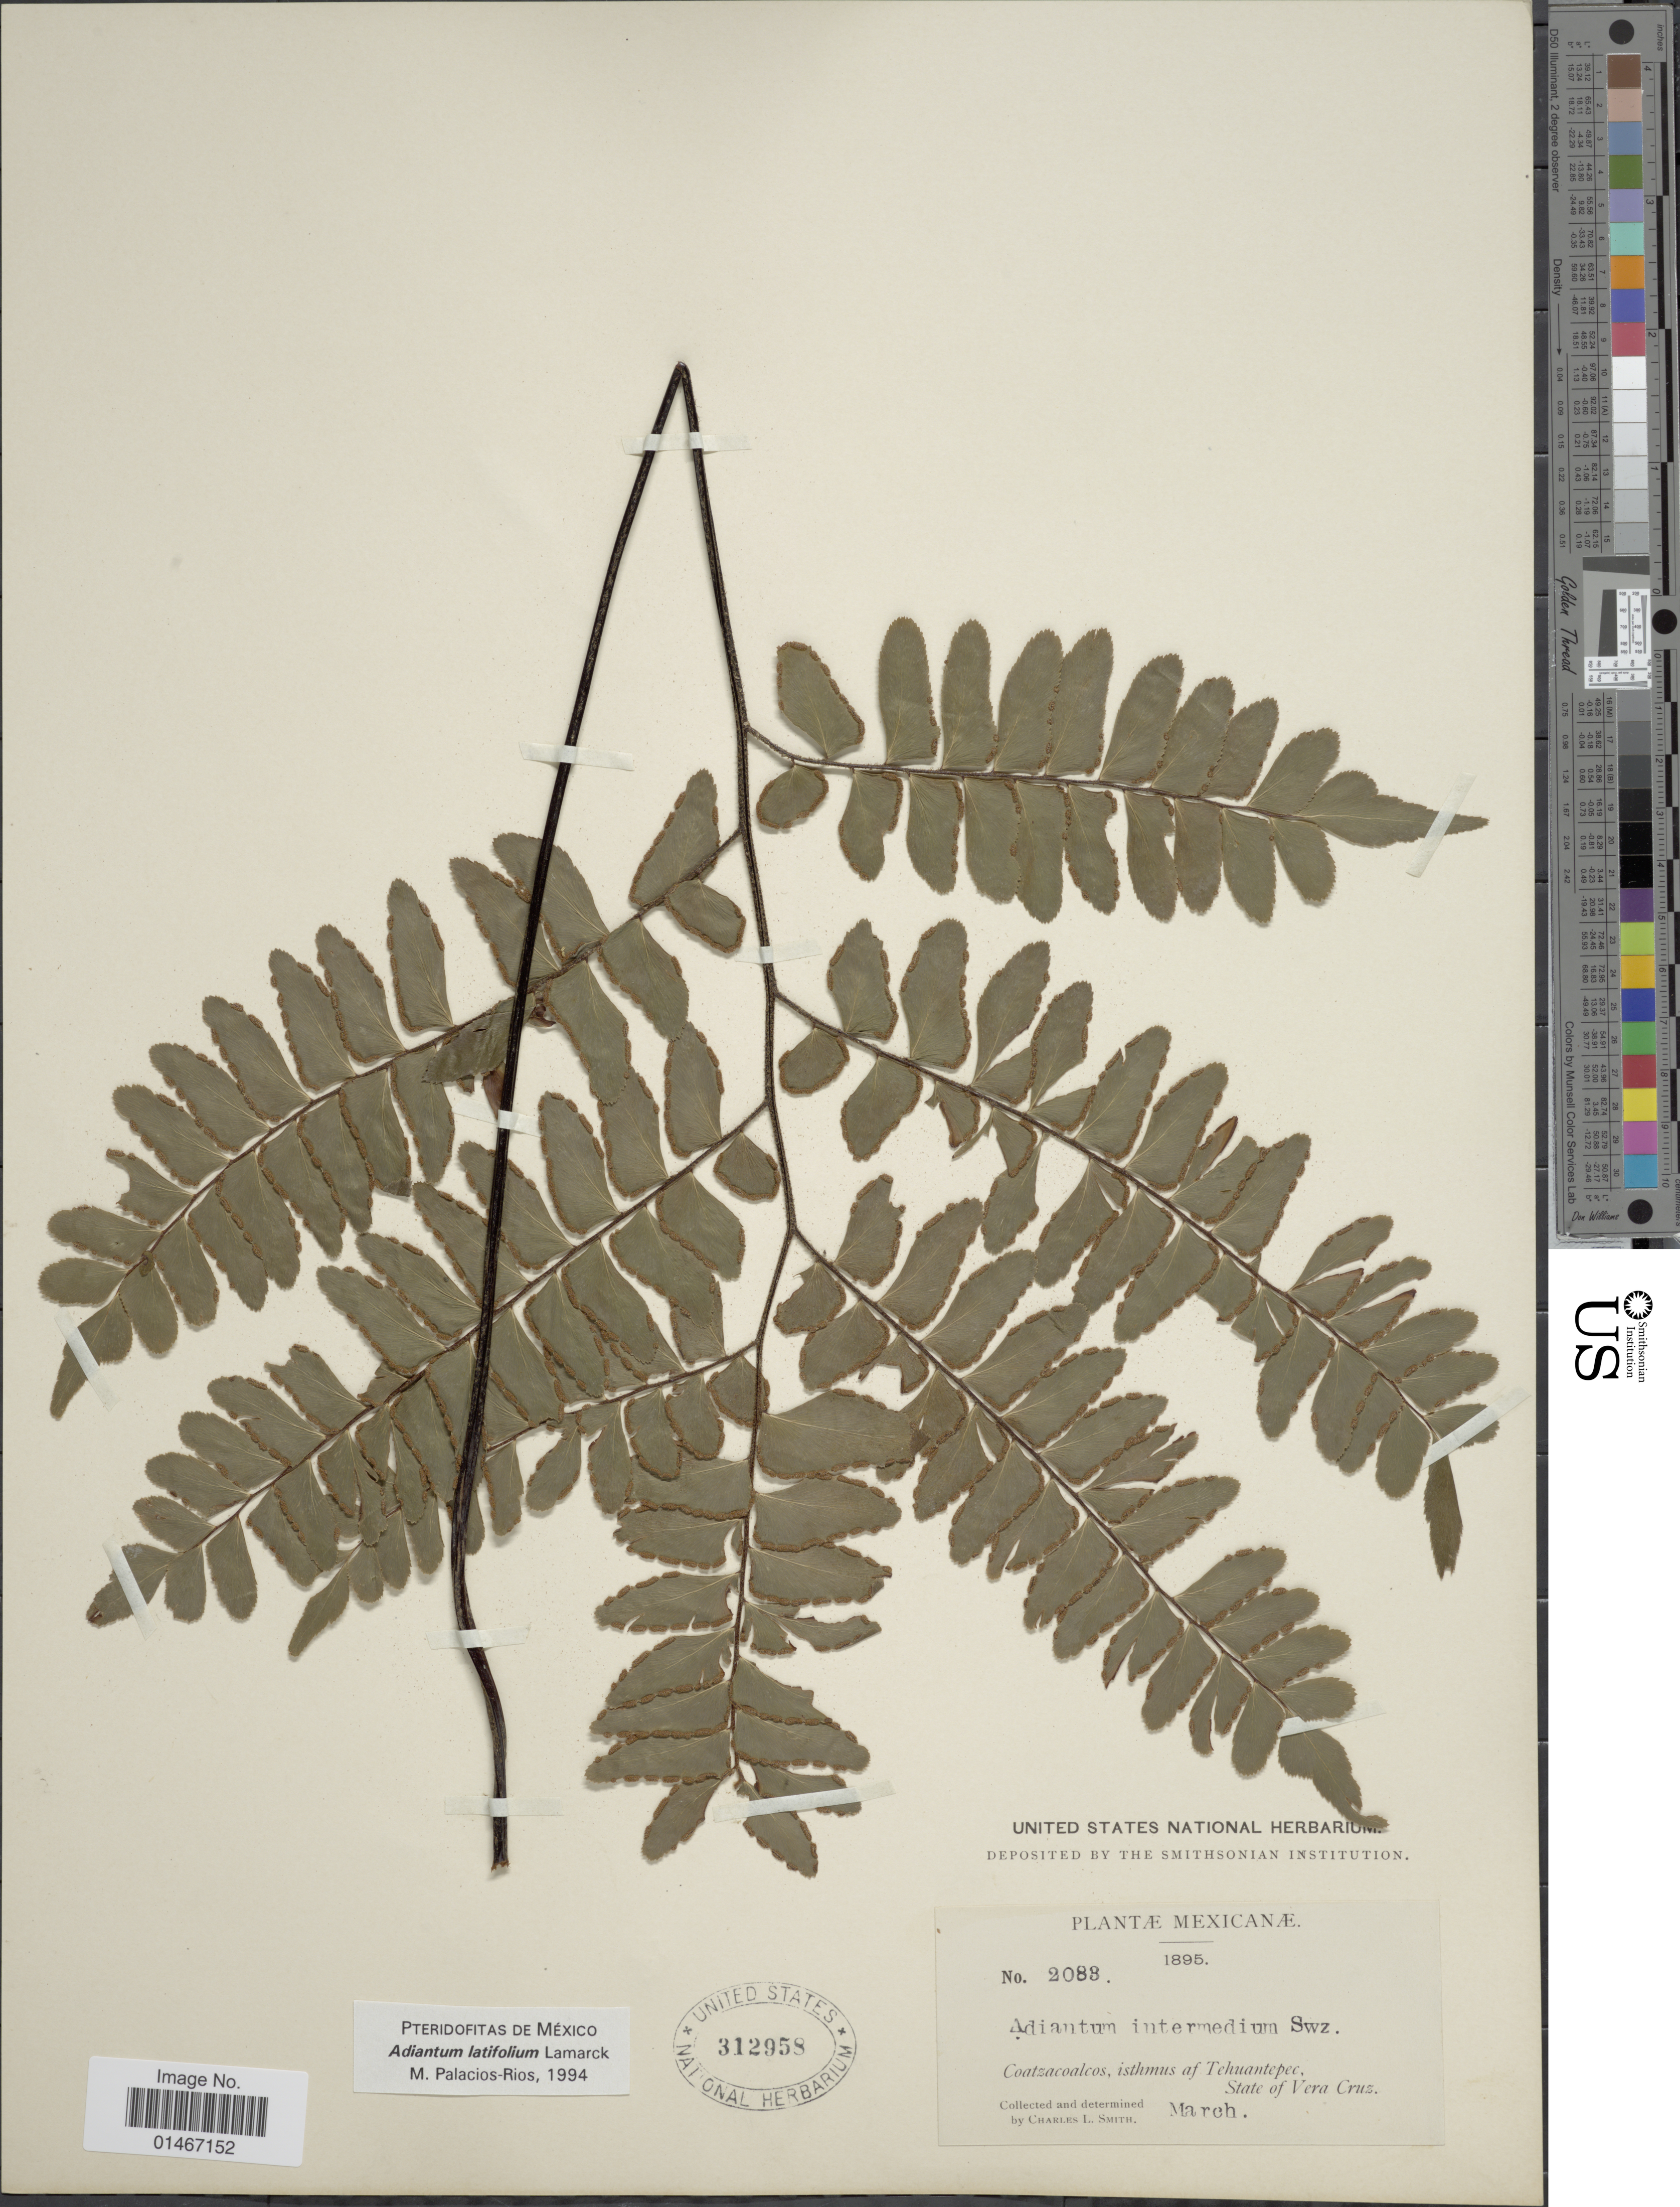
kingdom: Plantae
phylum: Tracheophyta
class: Polypodiopsida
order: Polypodiales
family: Pteridaceae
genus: Adiantum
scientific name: Adiantum latifolium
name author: Lam.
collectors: C. L. Smith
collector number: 2088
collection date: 1895-03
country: Mexico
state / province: Veracruz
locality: Coatzacoalcos, isthmus of Tehuantepec, State of Vera Cruz.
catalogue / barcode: US 312958